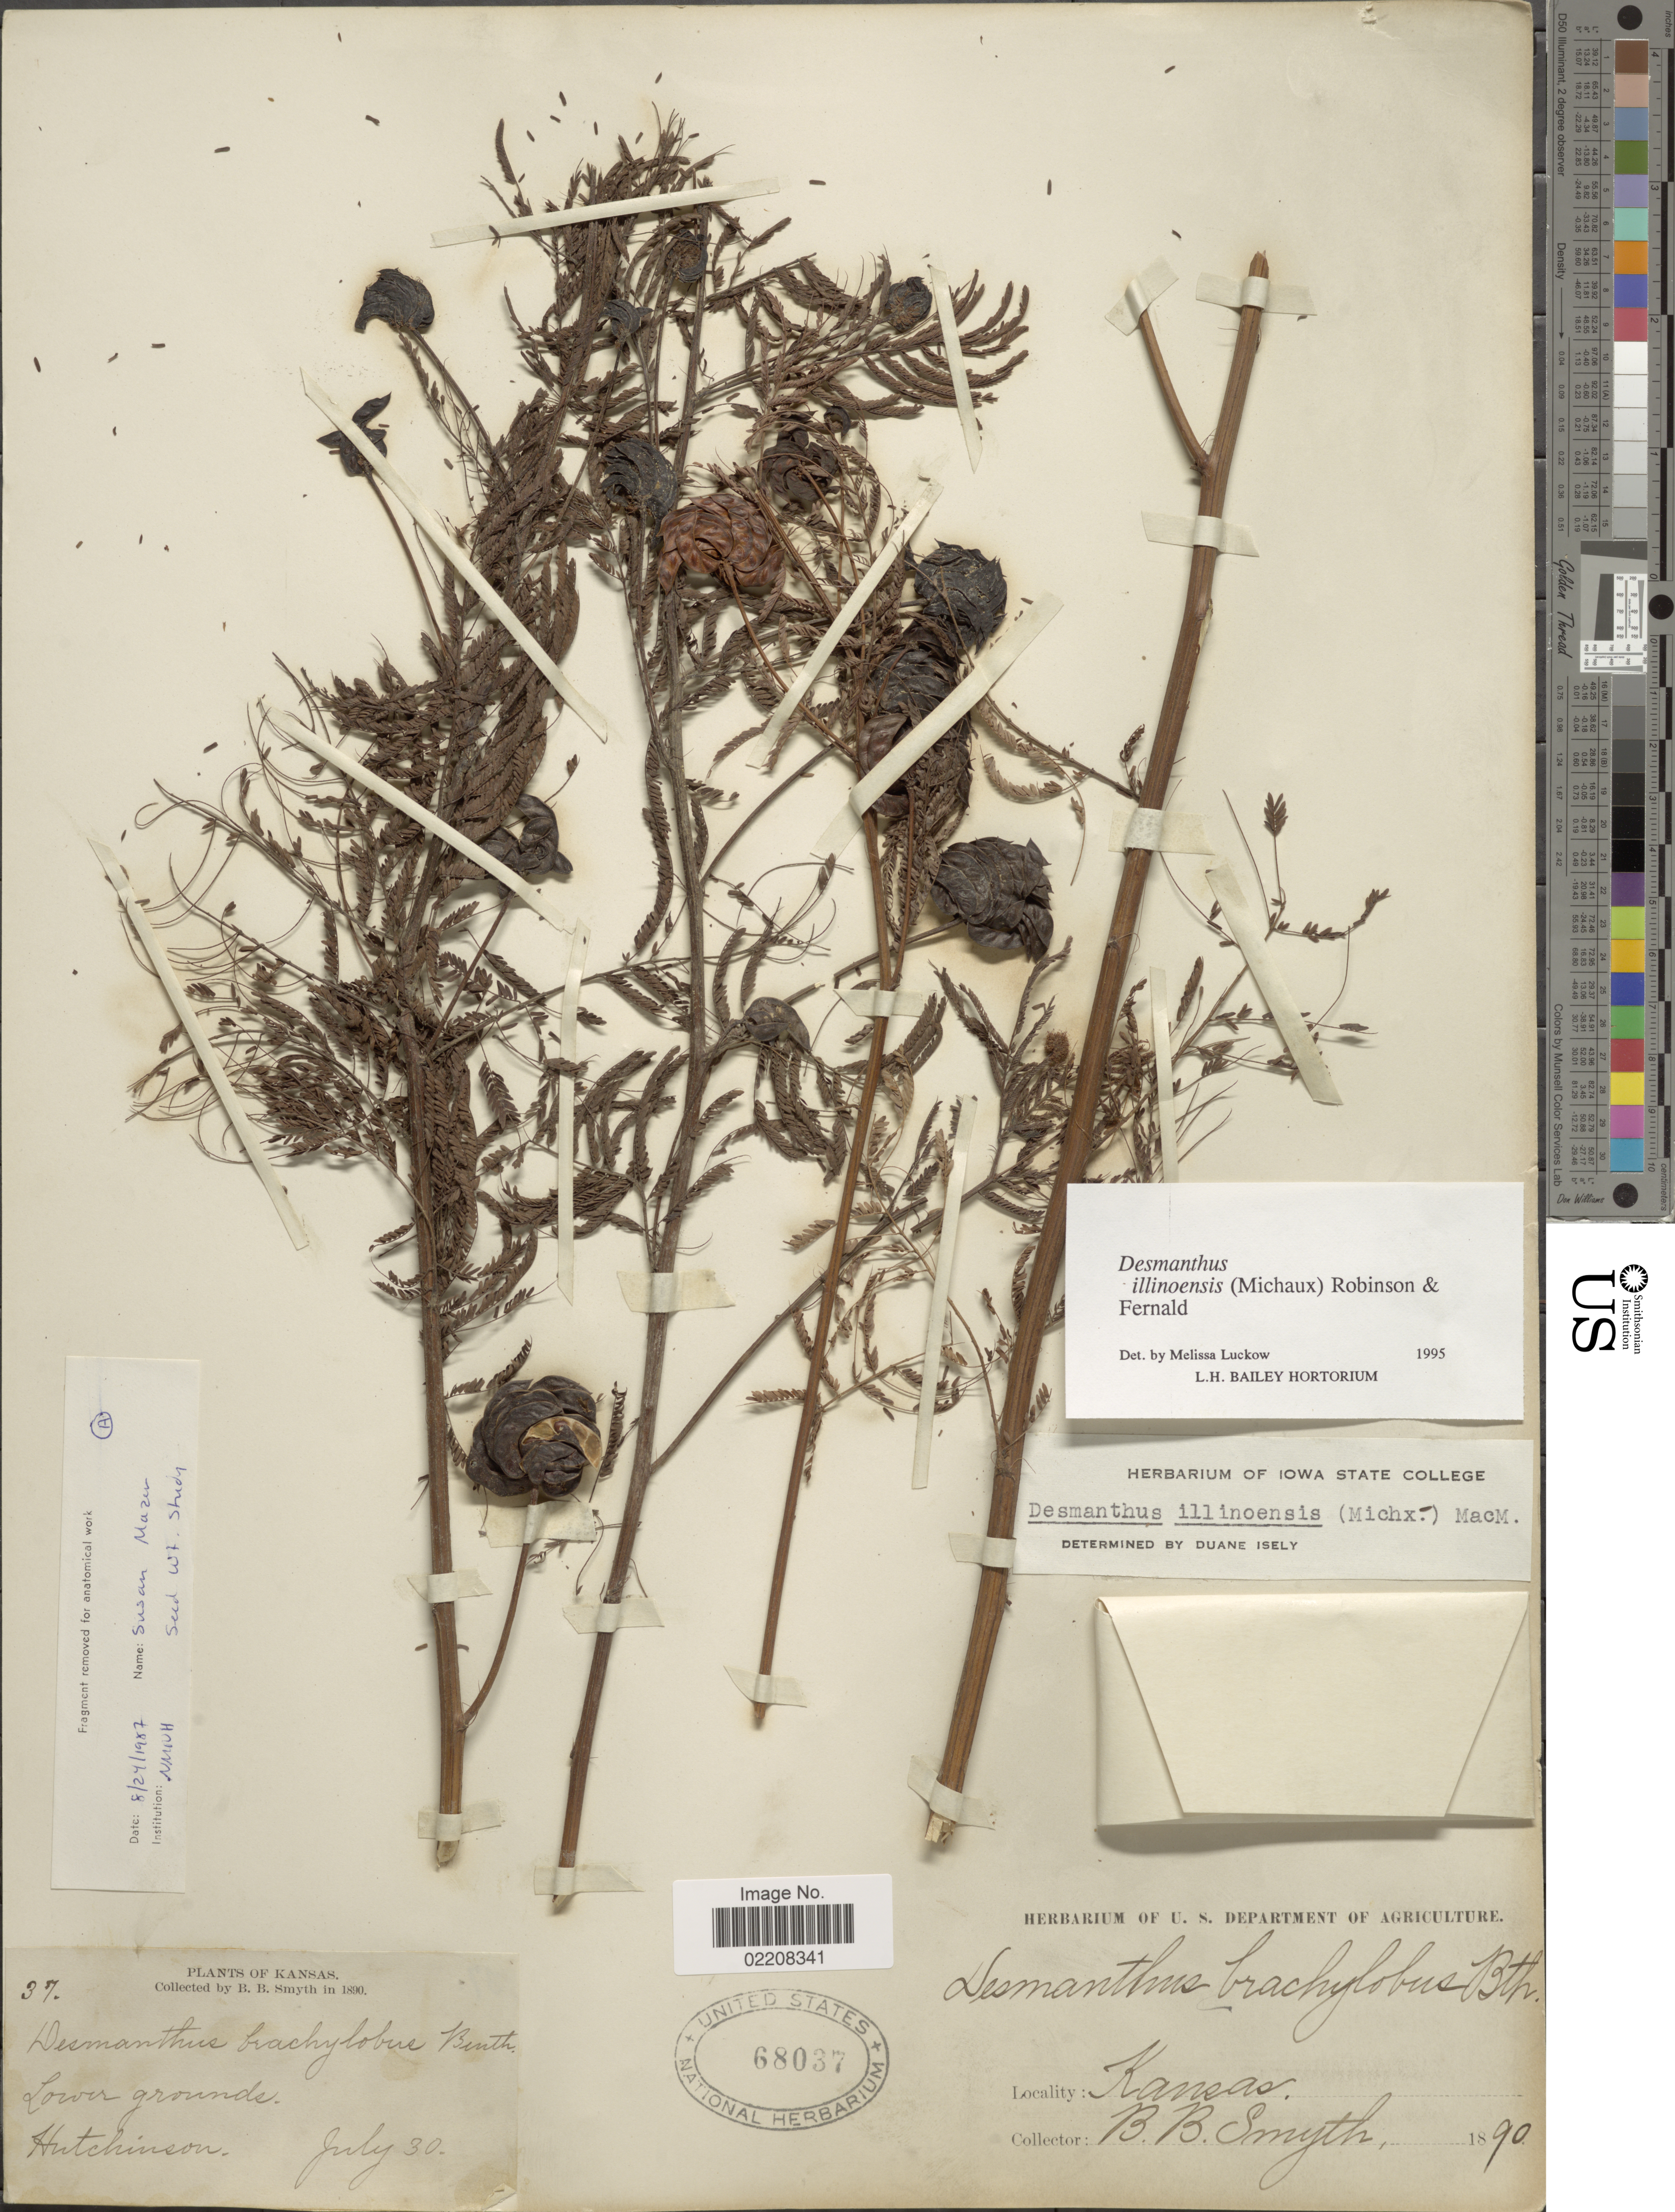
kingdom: Plantae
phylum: Tracheophyta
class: Magnoliopsida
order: Fabales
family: Fabaceae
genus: Desmanthus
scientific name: Desmanthus illinoensis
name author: (Michx.) MacMill.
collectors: B. Smyth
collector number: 37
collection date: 1890-07-30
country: United States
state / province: Kansas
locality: Lower grounds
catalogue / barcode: US 68037